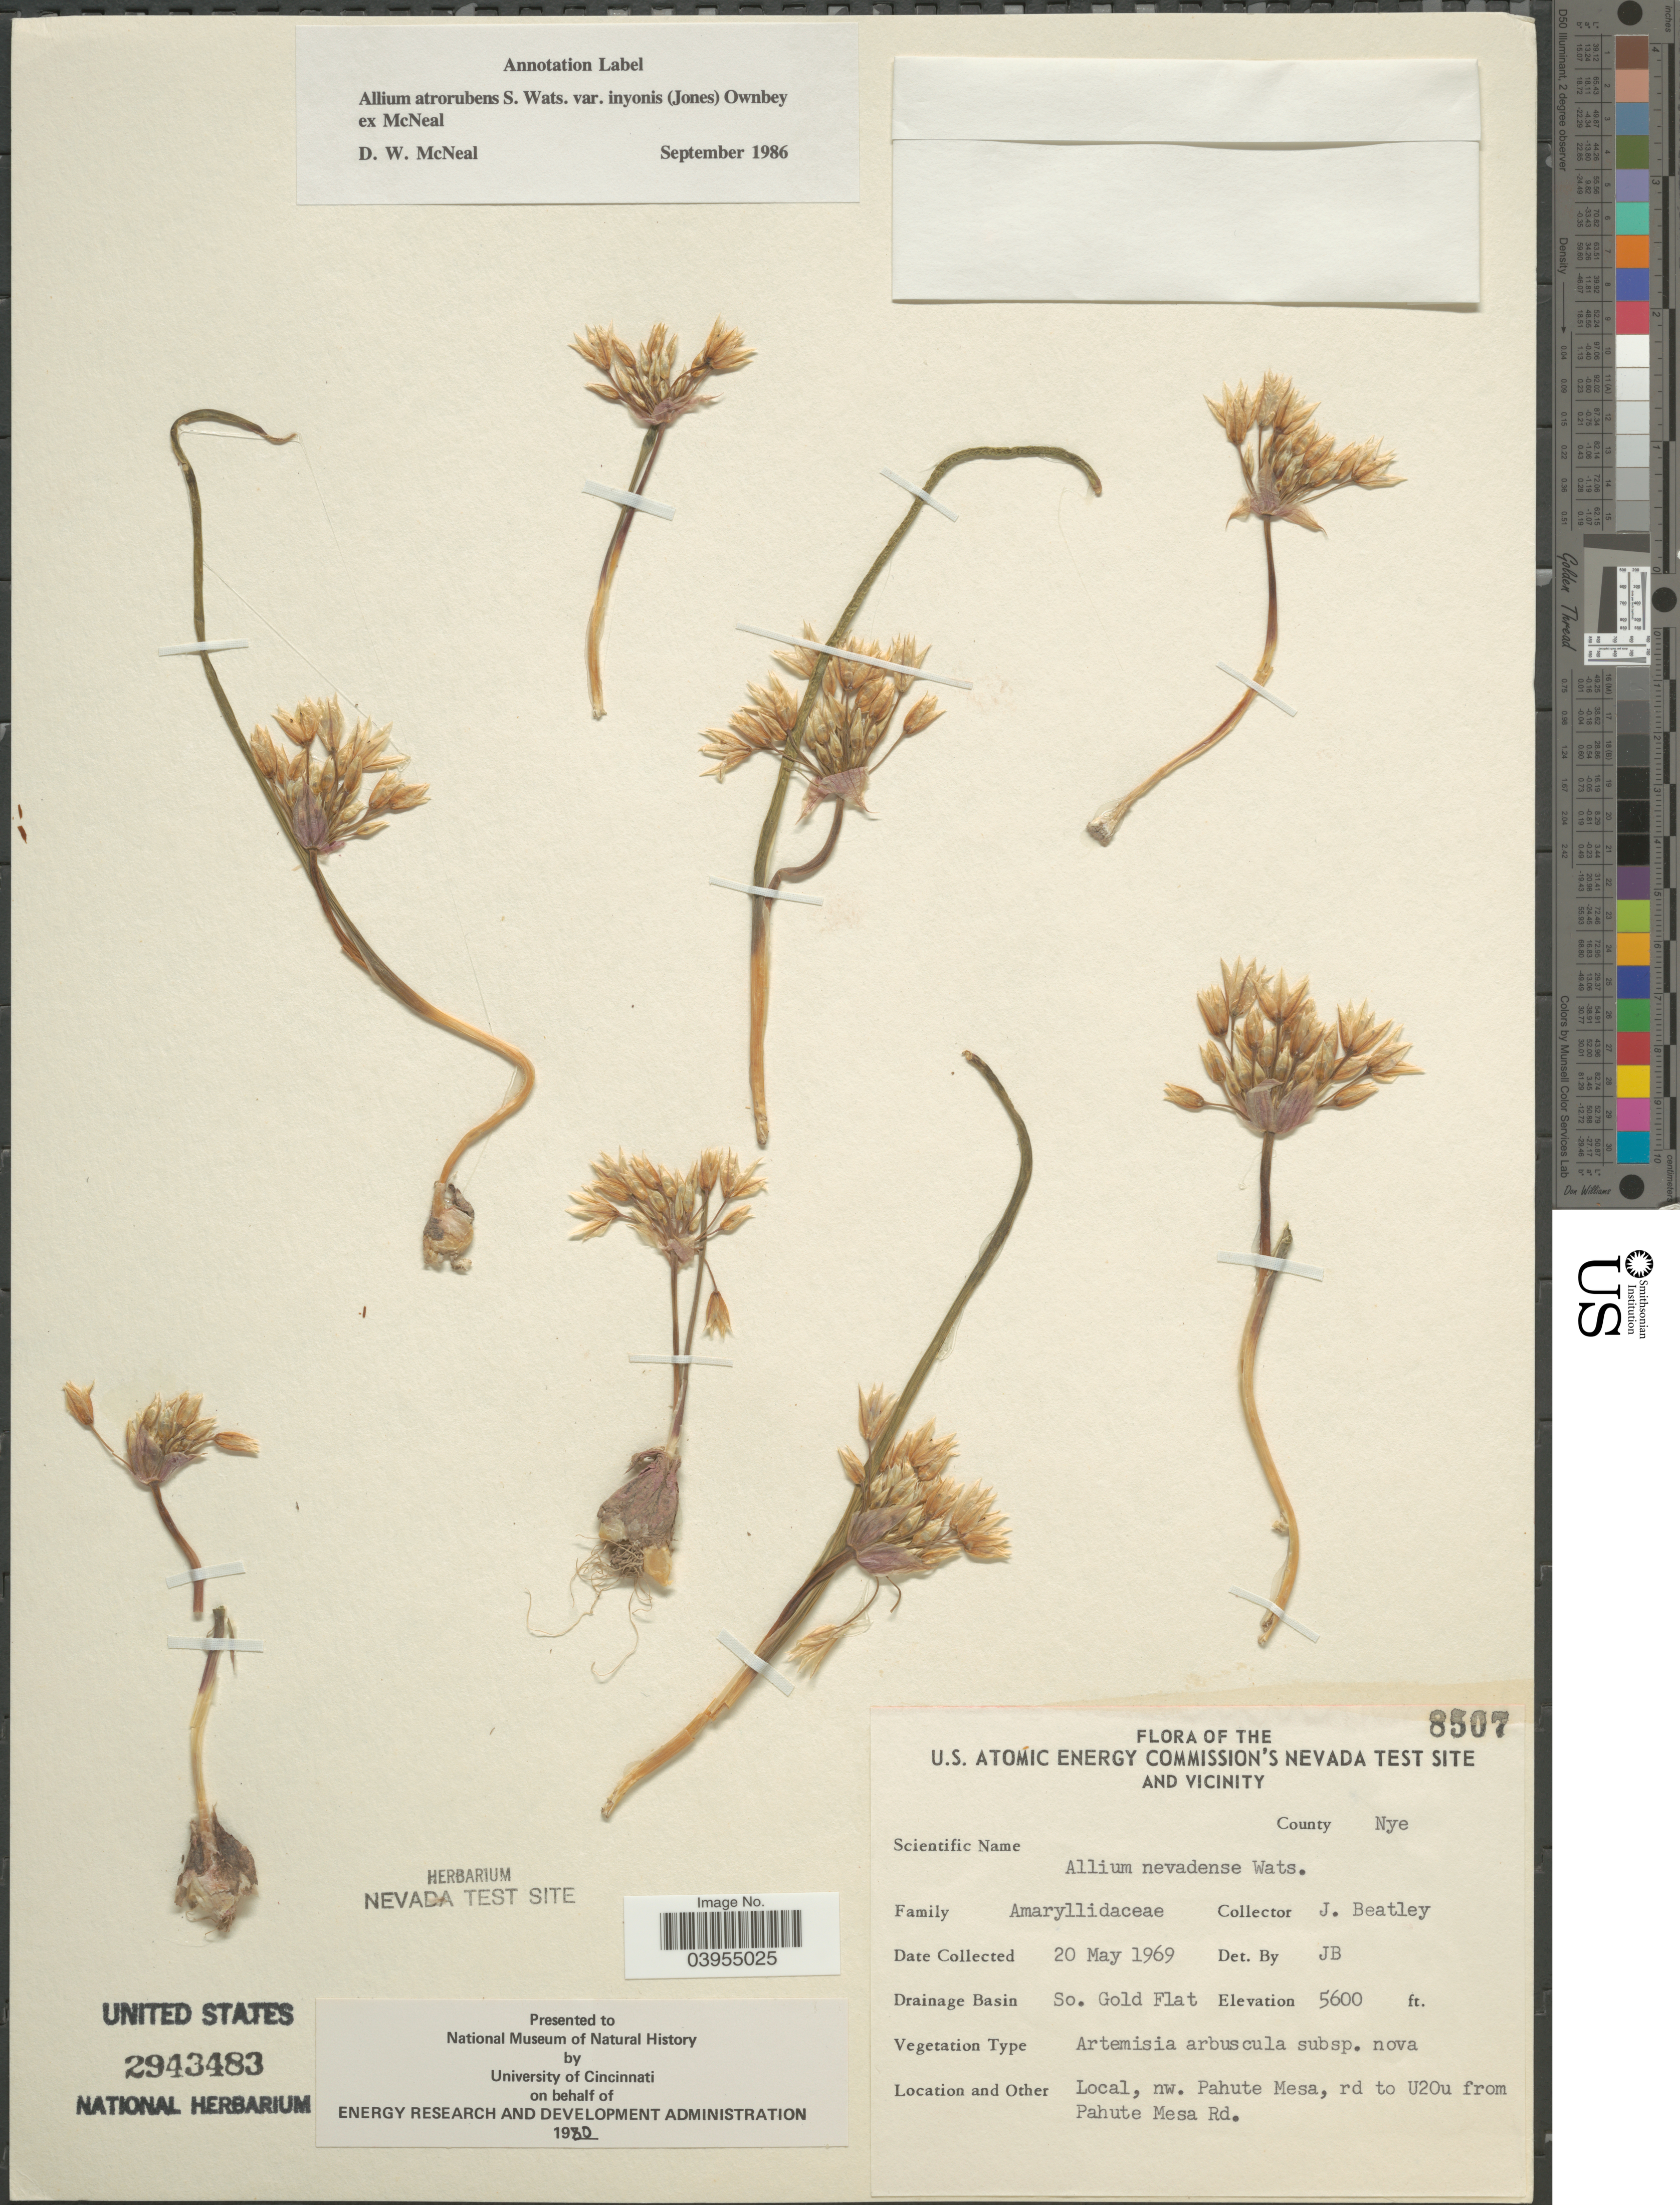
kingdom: Plantae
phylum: Tracheophyta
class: Liliopsida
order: Asparagales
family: Amaryllidaceae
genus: Allium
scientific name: Allium atrorubens var. inyonis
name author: (M.E. Jones) Ownbey & Aase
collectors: J. C. Beatley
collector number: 8507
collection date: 1969-05-20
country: United States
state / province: Nevada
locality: U.S. Atomic Energy Commission's Nevada Test Site and Vicinity. County Nye. Drainage Basin So. Gold Flat. Local, nw. Pahute Mesa, rd to U20u from Pahute Mesa Rd.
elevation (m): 1707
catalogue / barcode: US 2943483